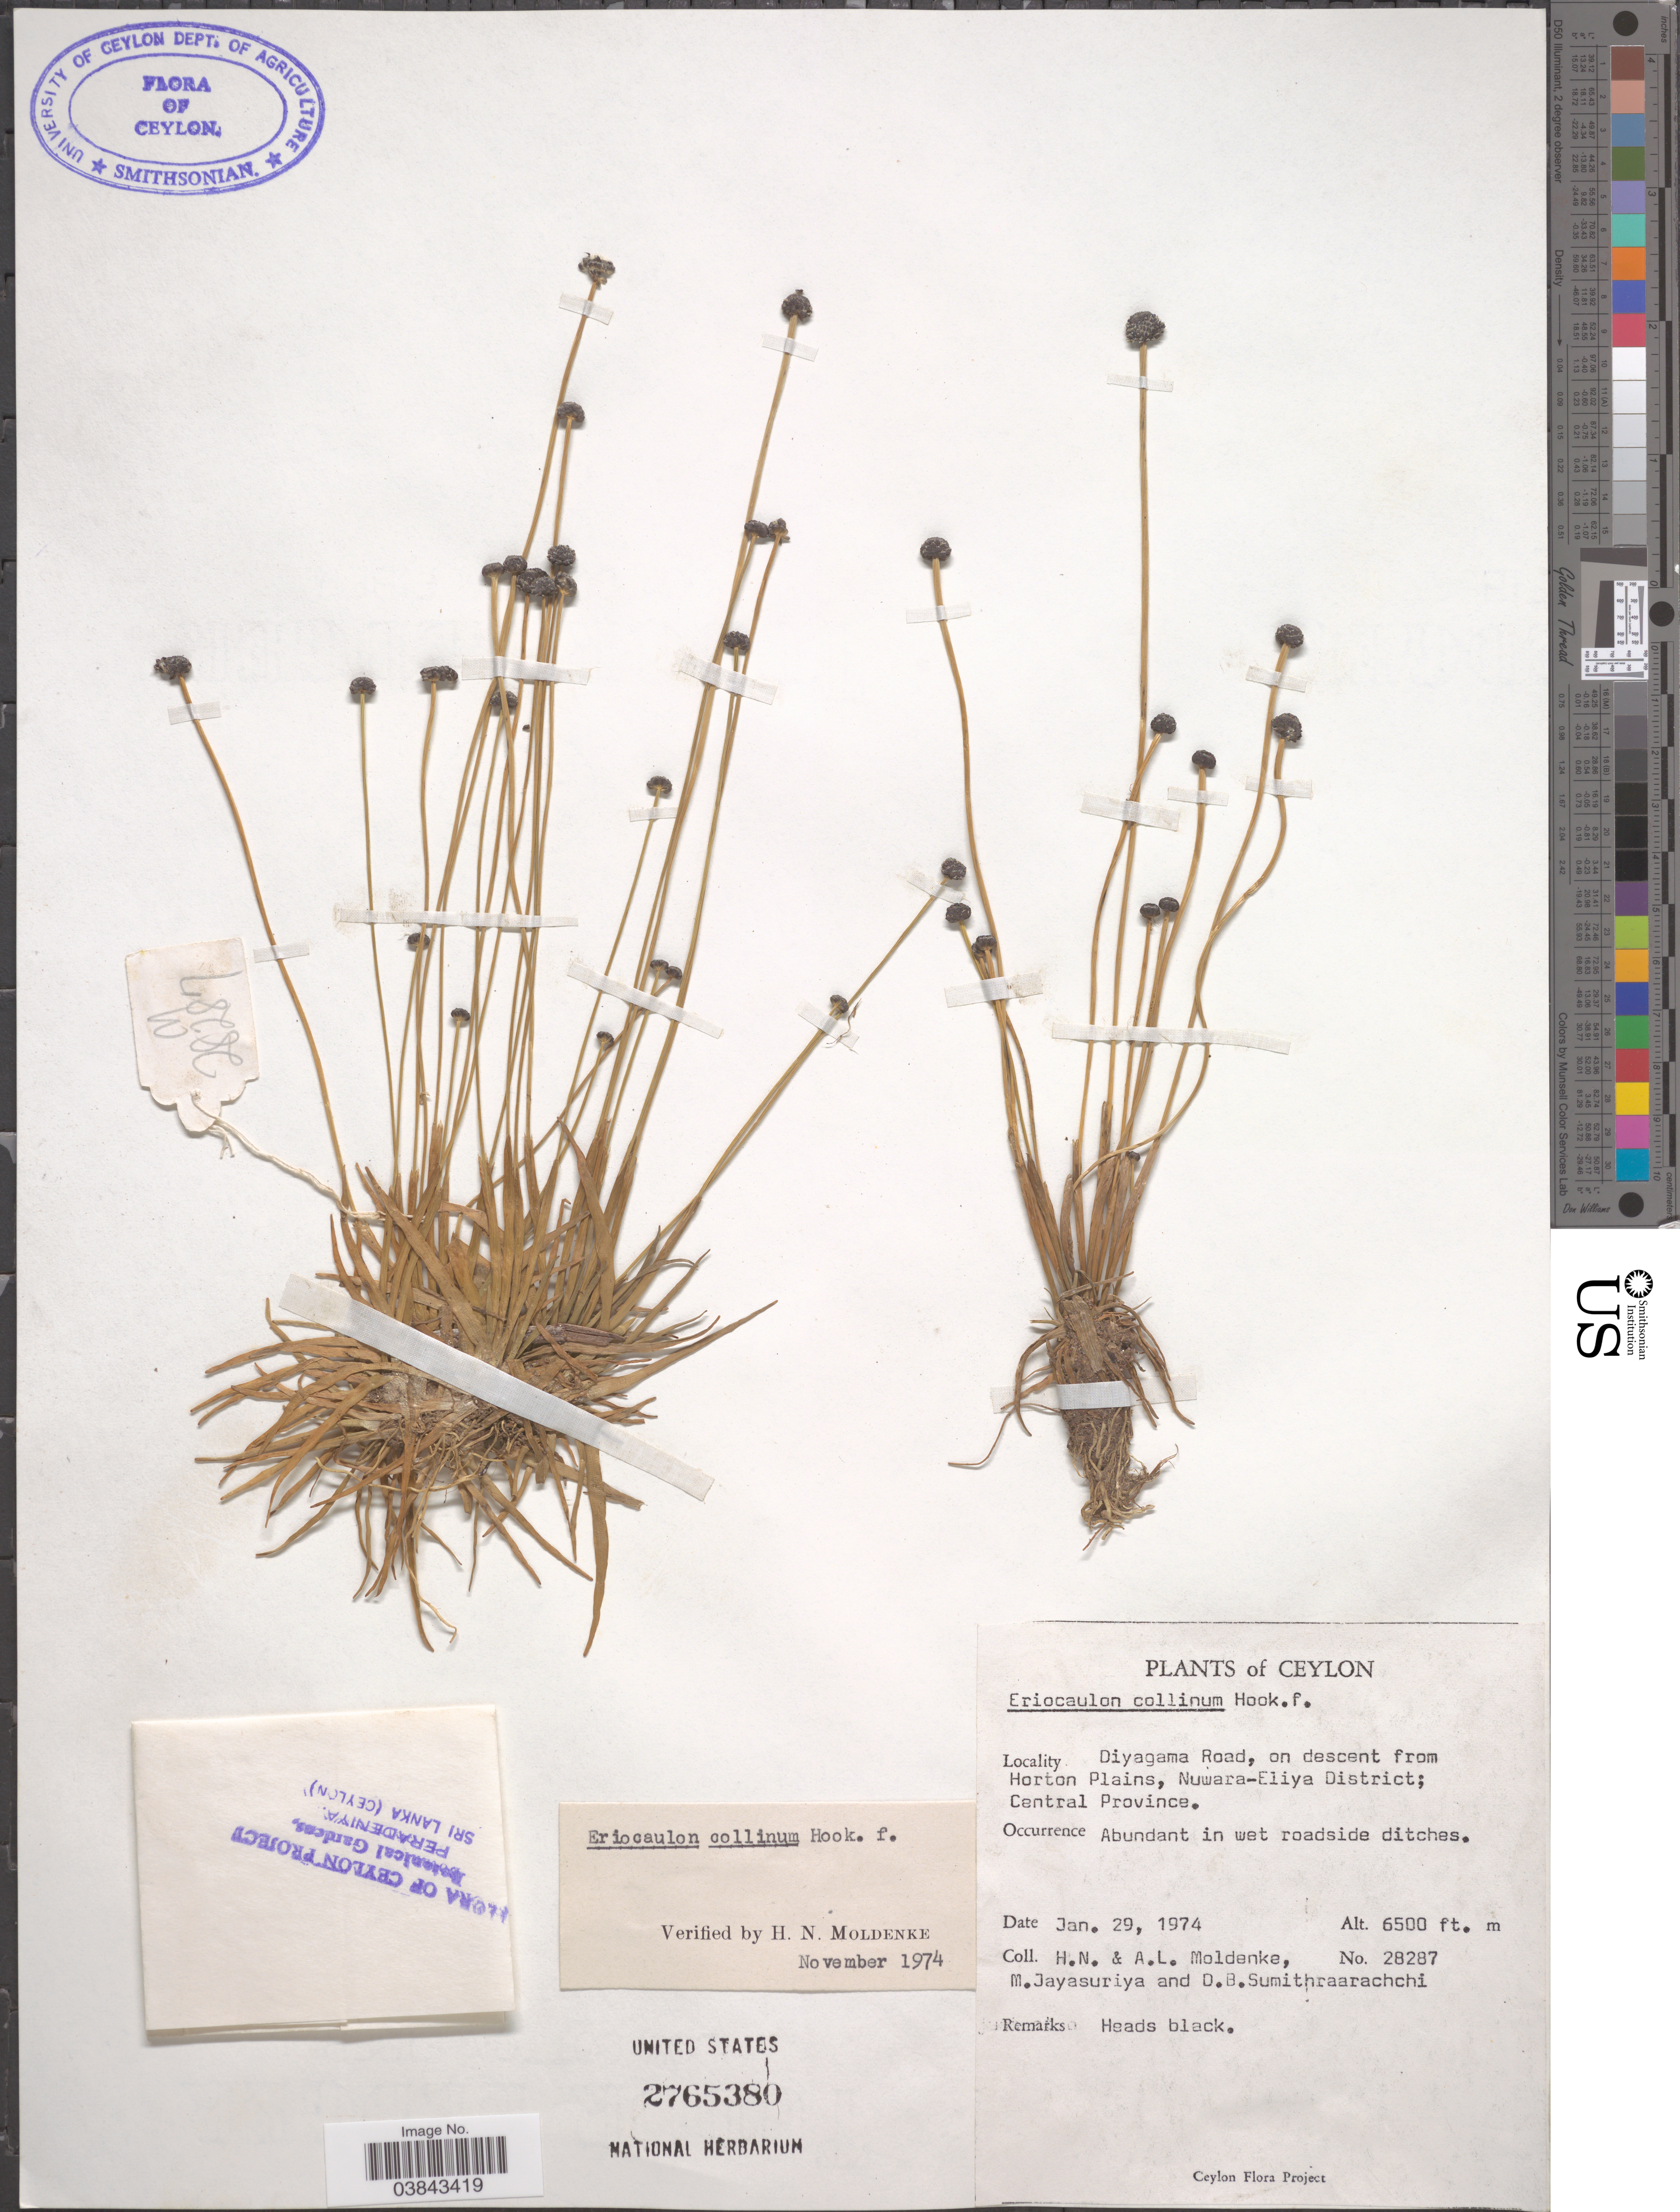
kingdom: Plantae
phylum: Tracheophyta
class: Liliopsida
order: Poales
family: Eriocaulaceae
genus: Eriocaulon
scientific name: Eriocaulon collinum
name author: Hook. f.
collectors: H. N. Moldenke, A. L. Moldenke, M. Jayasuriya & D. B. Sumithraarachchi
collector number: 28287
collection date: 1974-01-29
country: Sri Lanka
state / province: Central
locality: Ceylon. Diyagama Road, on descent from Horton Plains, Nuwara-Eliya District; Central Province.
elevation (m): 1981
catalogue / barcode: US 2765380